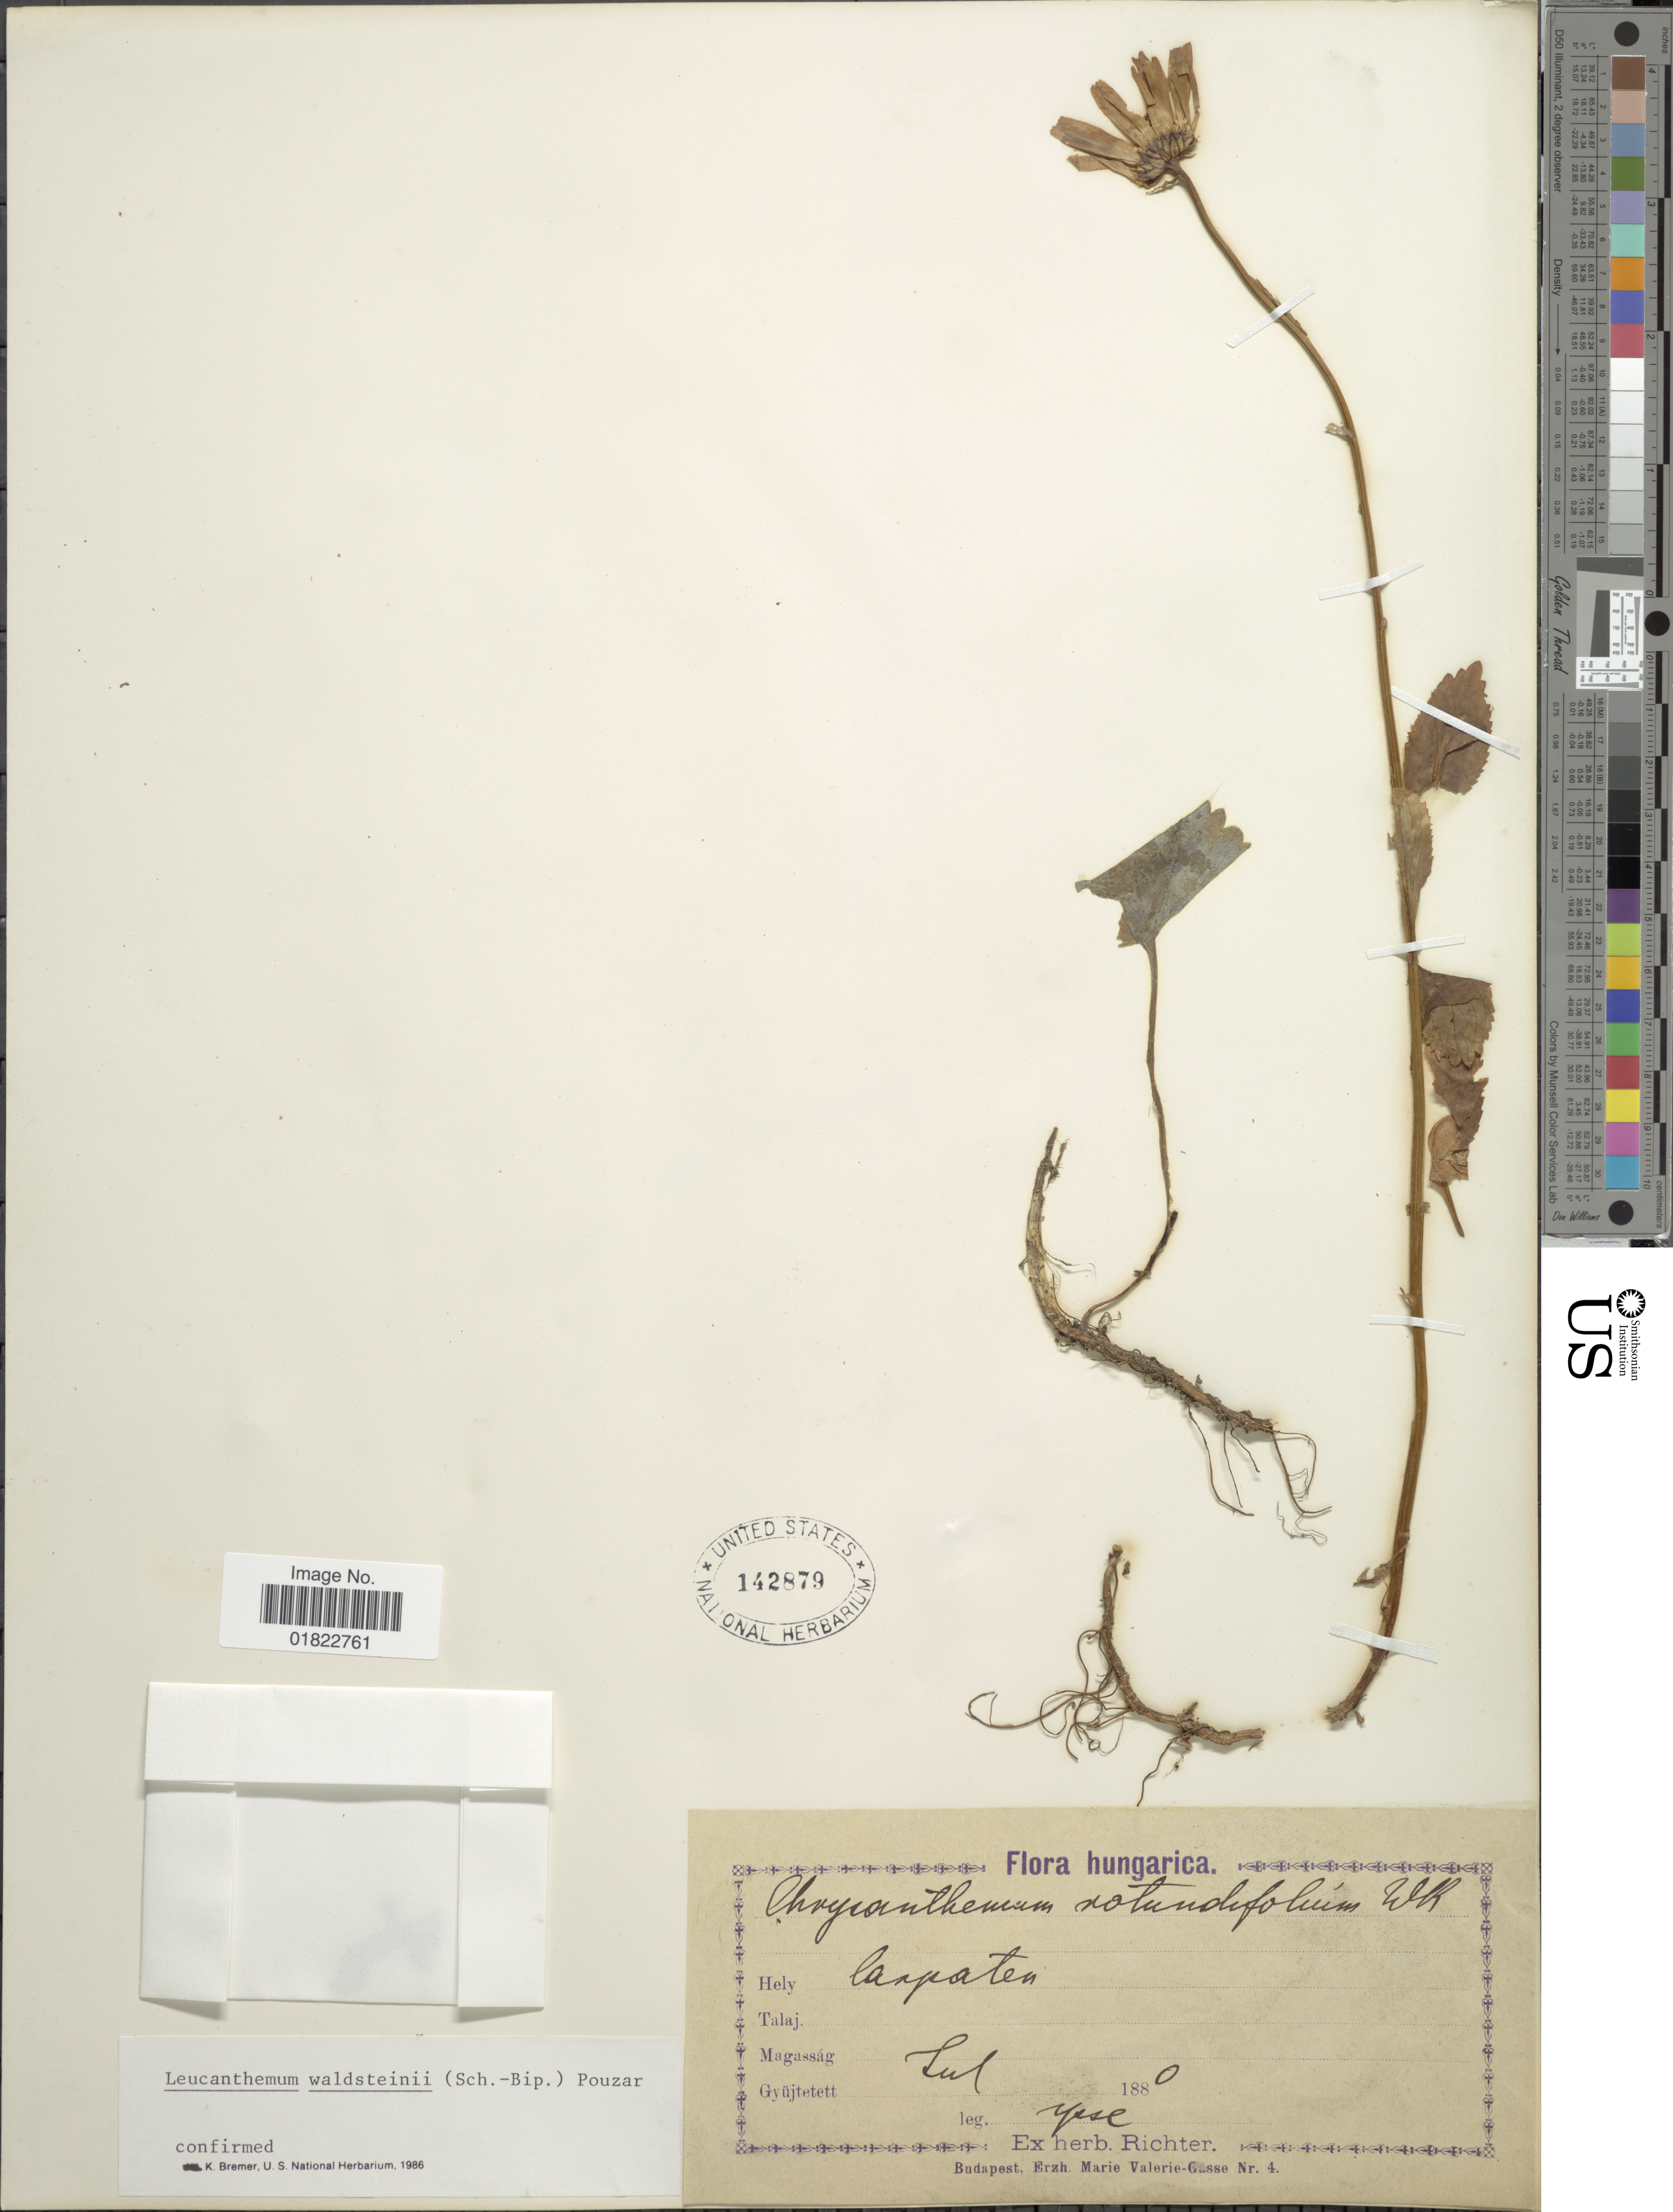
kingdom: Plantae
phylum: Tracheophyta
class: Magnoliopsida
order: Asterales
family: Asteraceae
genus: Leucanthemum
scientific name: Leucanthemum waldsteinii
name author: (Sch. Bip.) Pouzar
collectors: -- Richter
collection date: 1880-07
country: Hungary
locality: Hungarica. Canpaten [interpreted].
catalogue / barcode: US 142879